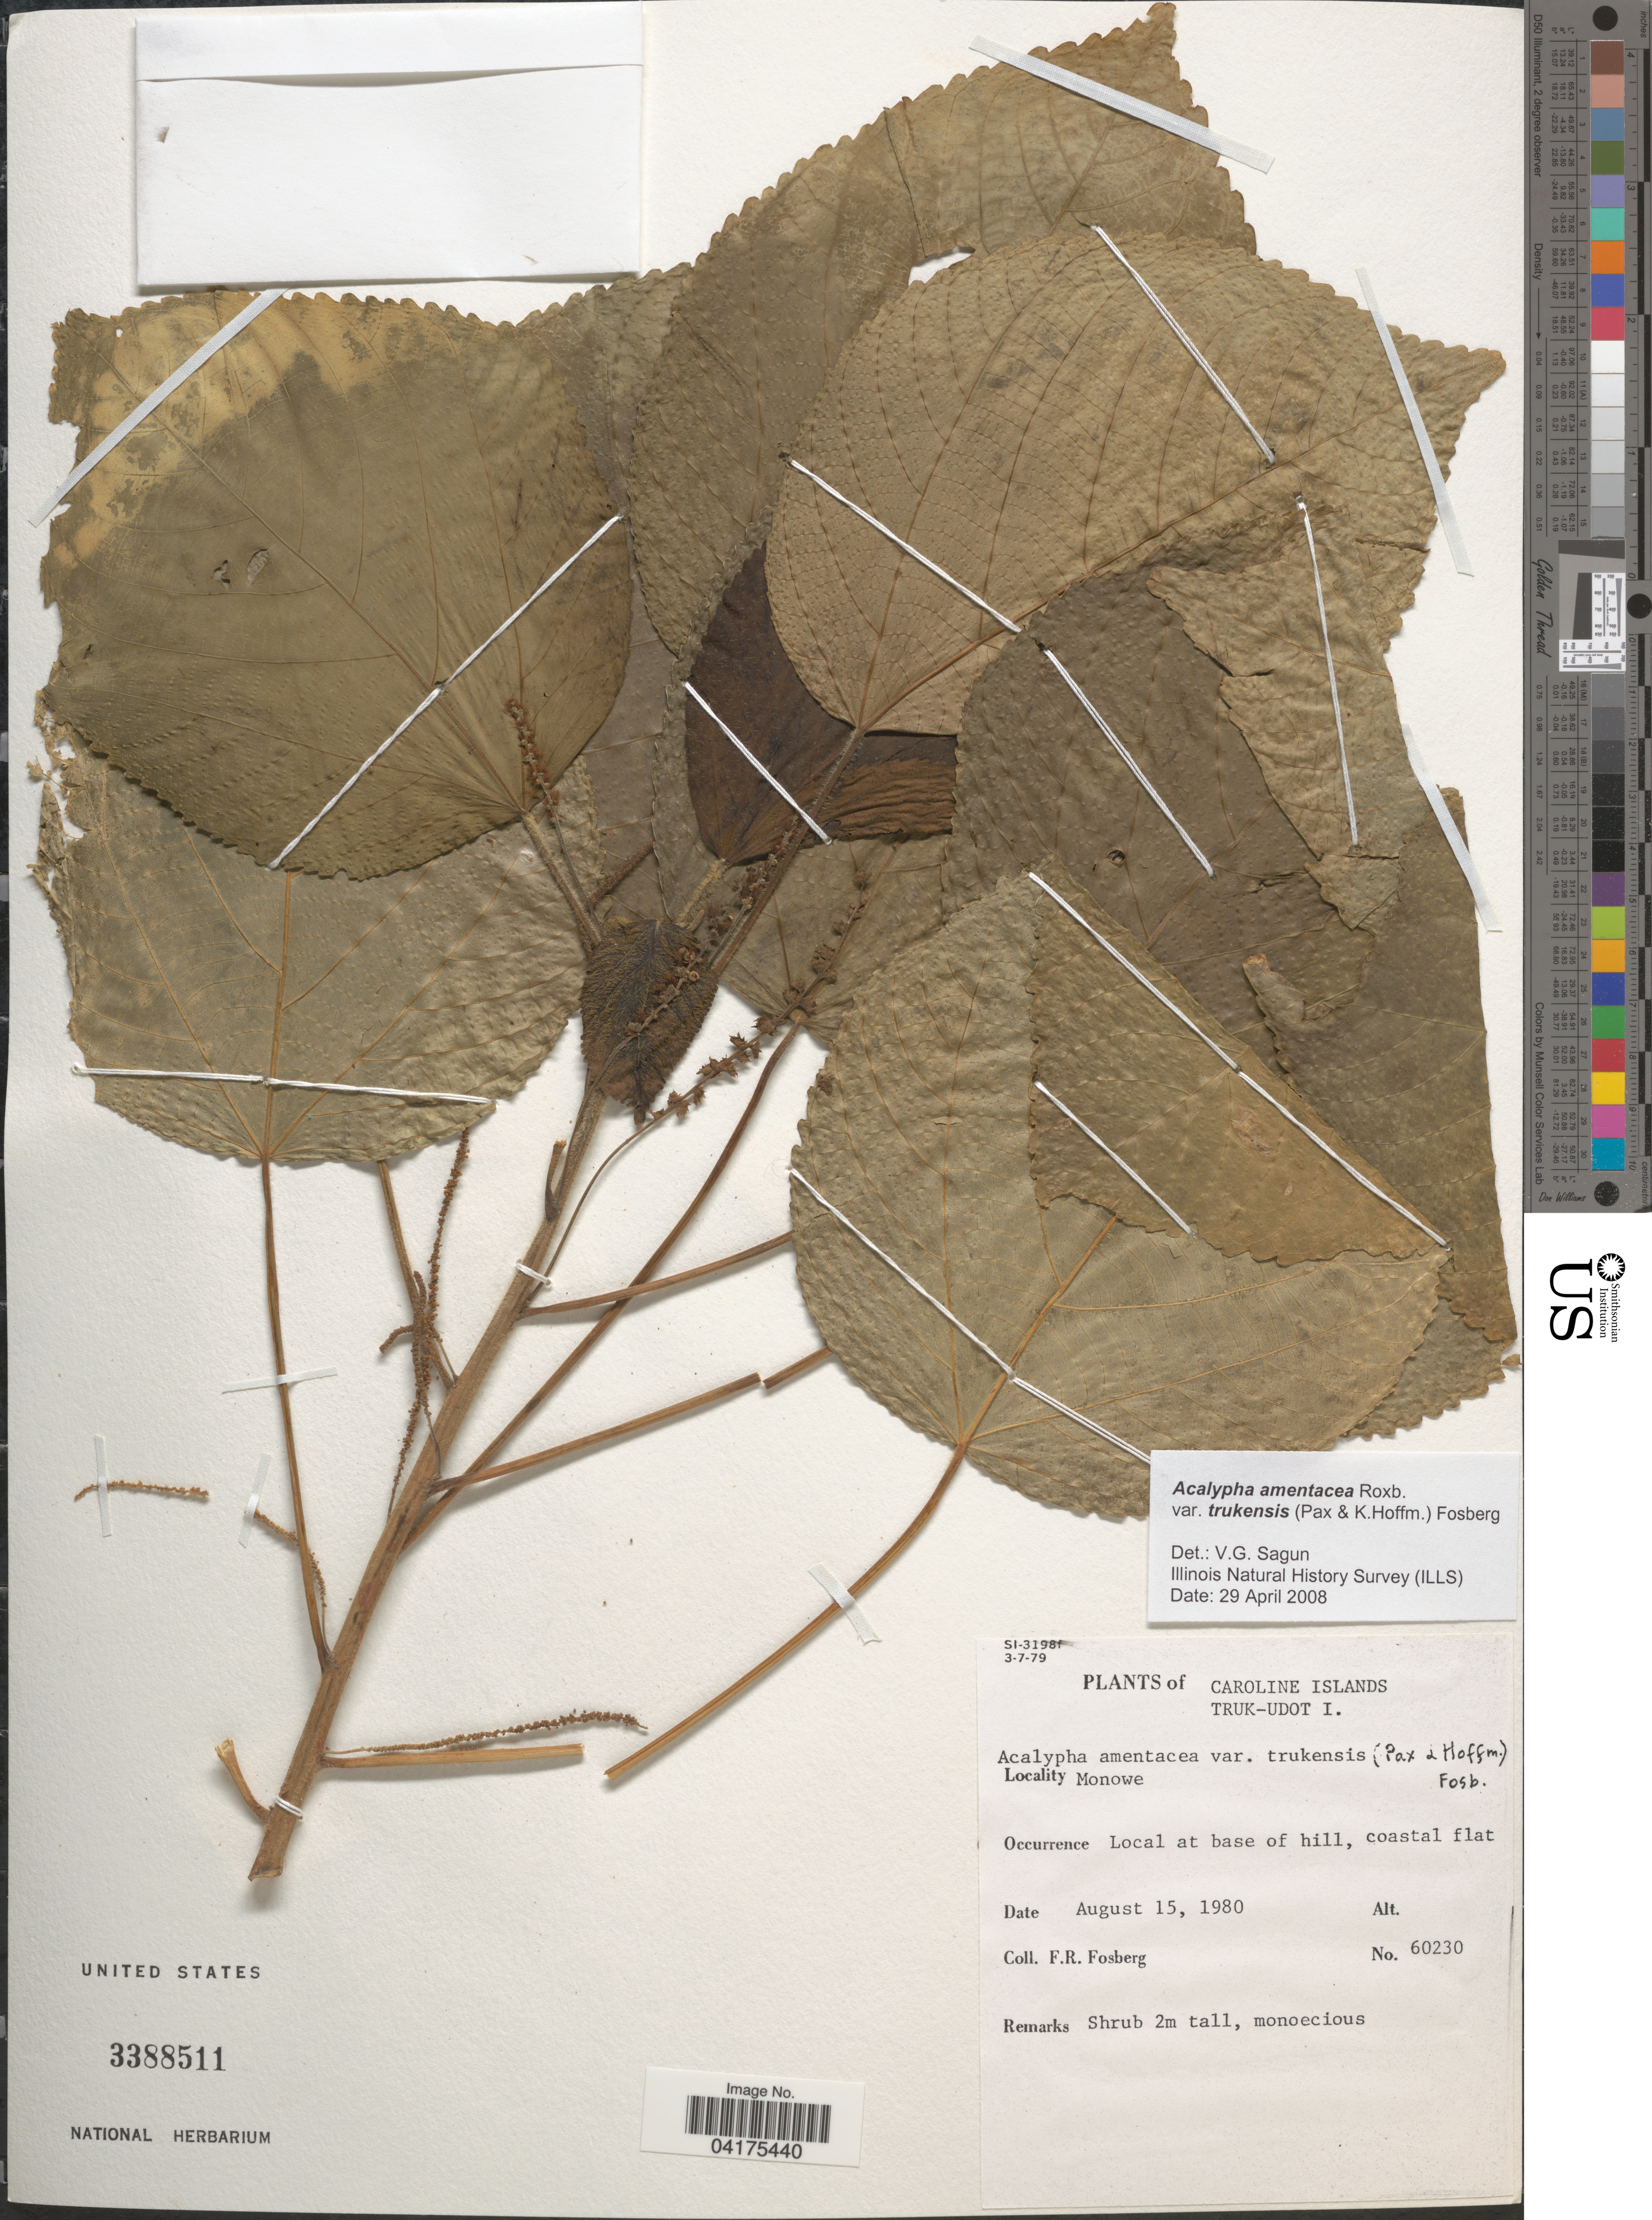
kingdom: Plantae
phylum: Tracheophyta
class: Magnoliopsida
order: Malpighiales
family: Euphorbiaceae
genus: Acalypha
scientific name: Acalypha amentacea var. trukensis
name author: (Pax & Hoffm.) Fosberg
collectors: F. R. Fosberg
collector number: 60230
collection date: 1980-08-15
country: Micronesia, Federated States of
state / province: Truk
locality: Caroline Islands. Truk-Udot I. Monowe. Local at base of hill, coastal flat.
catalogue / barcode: US 3388511